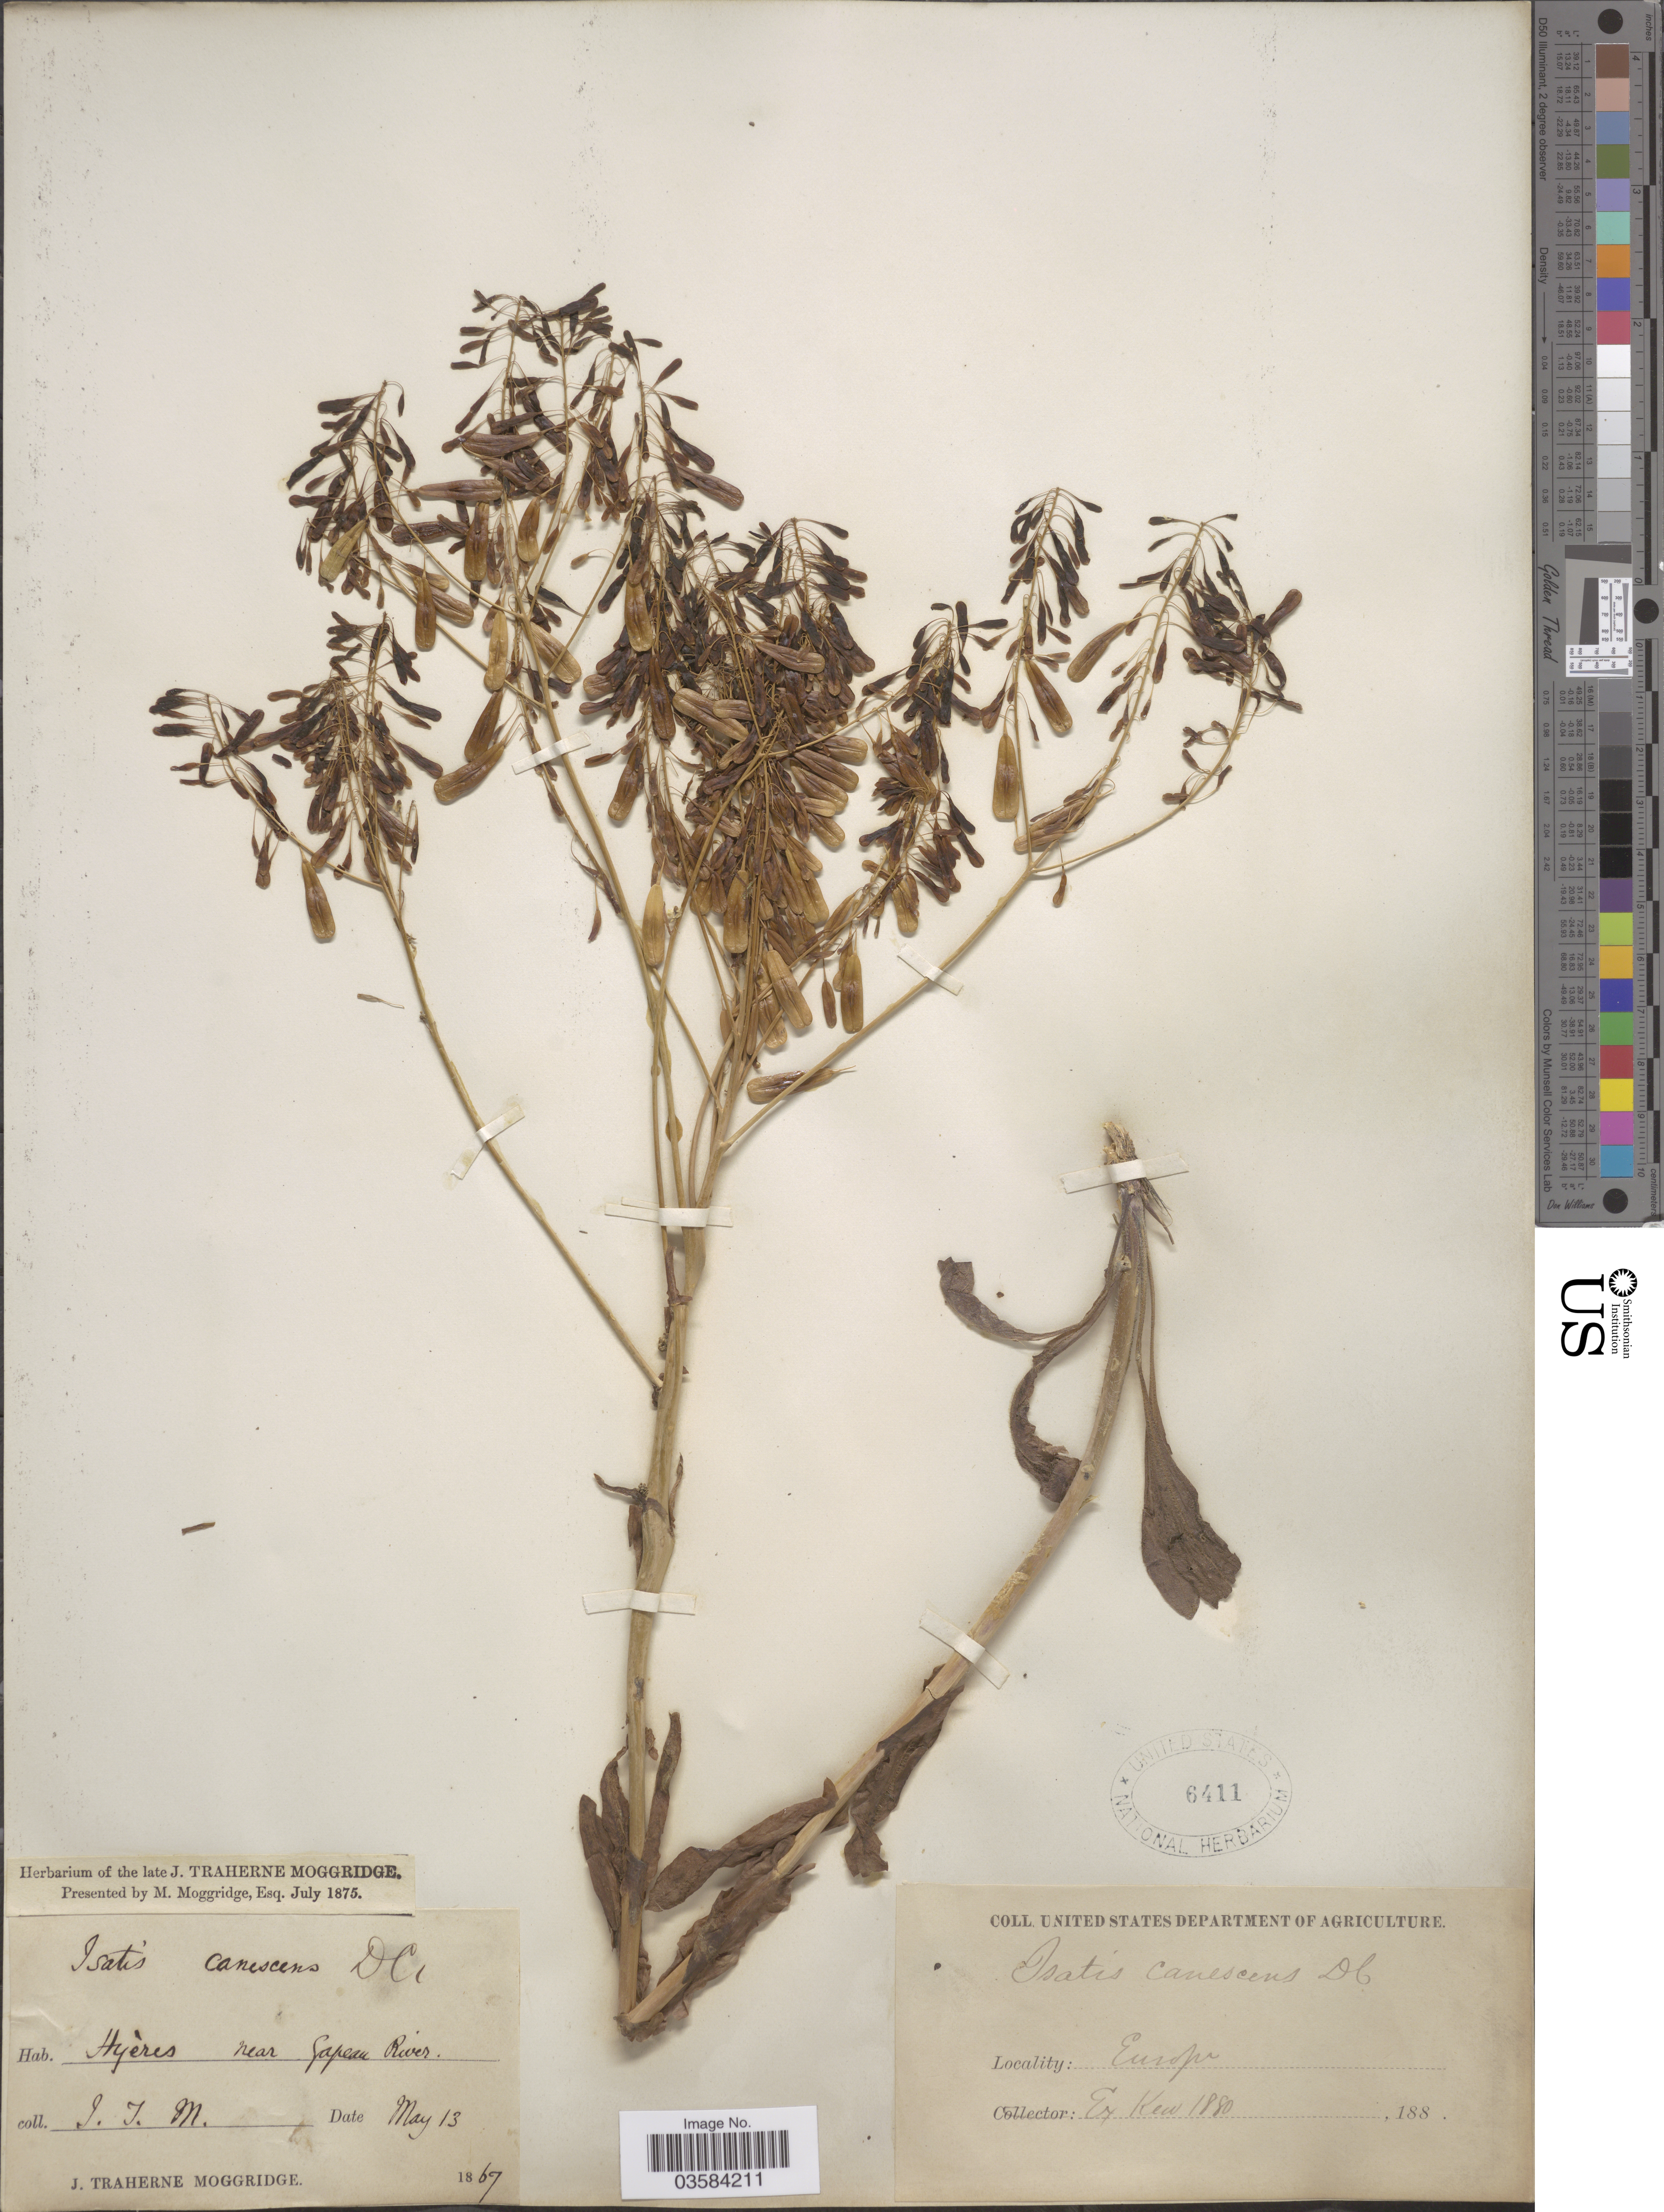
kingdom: Plantae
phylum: Tracheophyta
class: Magnoliopsida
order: Brassicales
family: Brassicaceae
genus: Isatis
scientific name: Isatis canescens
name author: DC.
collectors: J. T. Moggridge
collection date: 1867-05-13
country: France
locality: Hyères near Gapeau River. Europe.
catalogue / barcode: US 6411